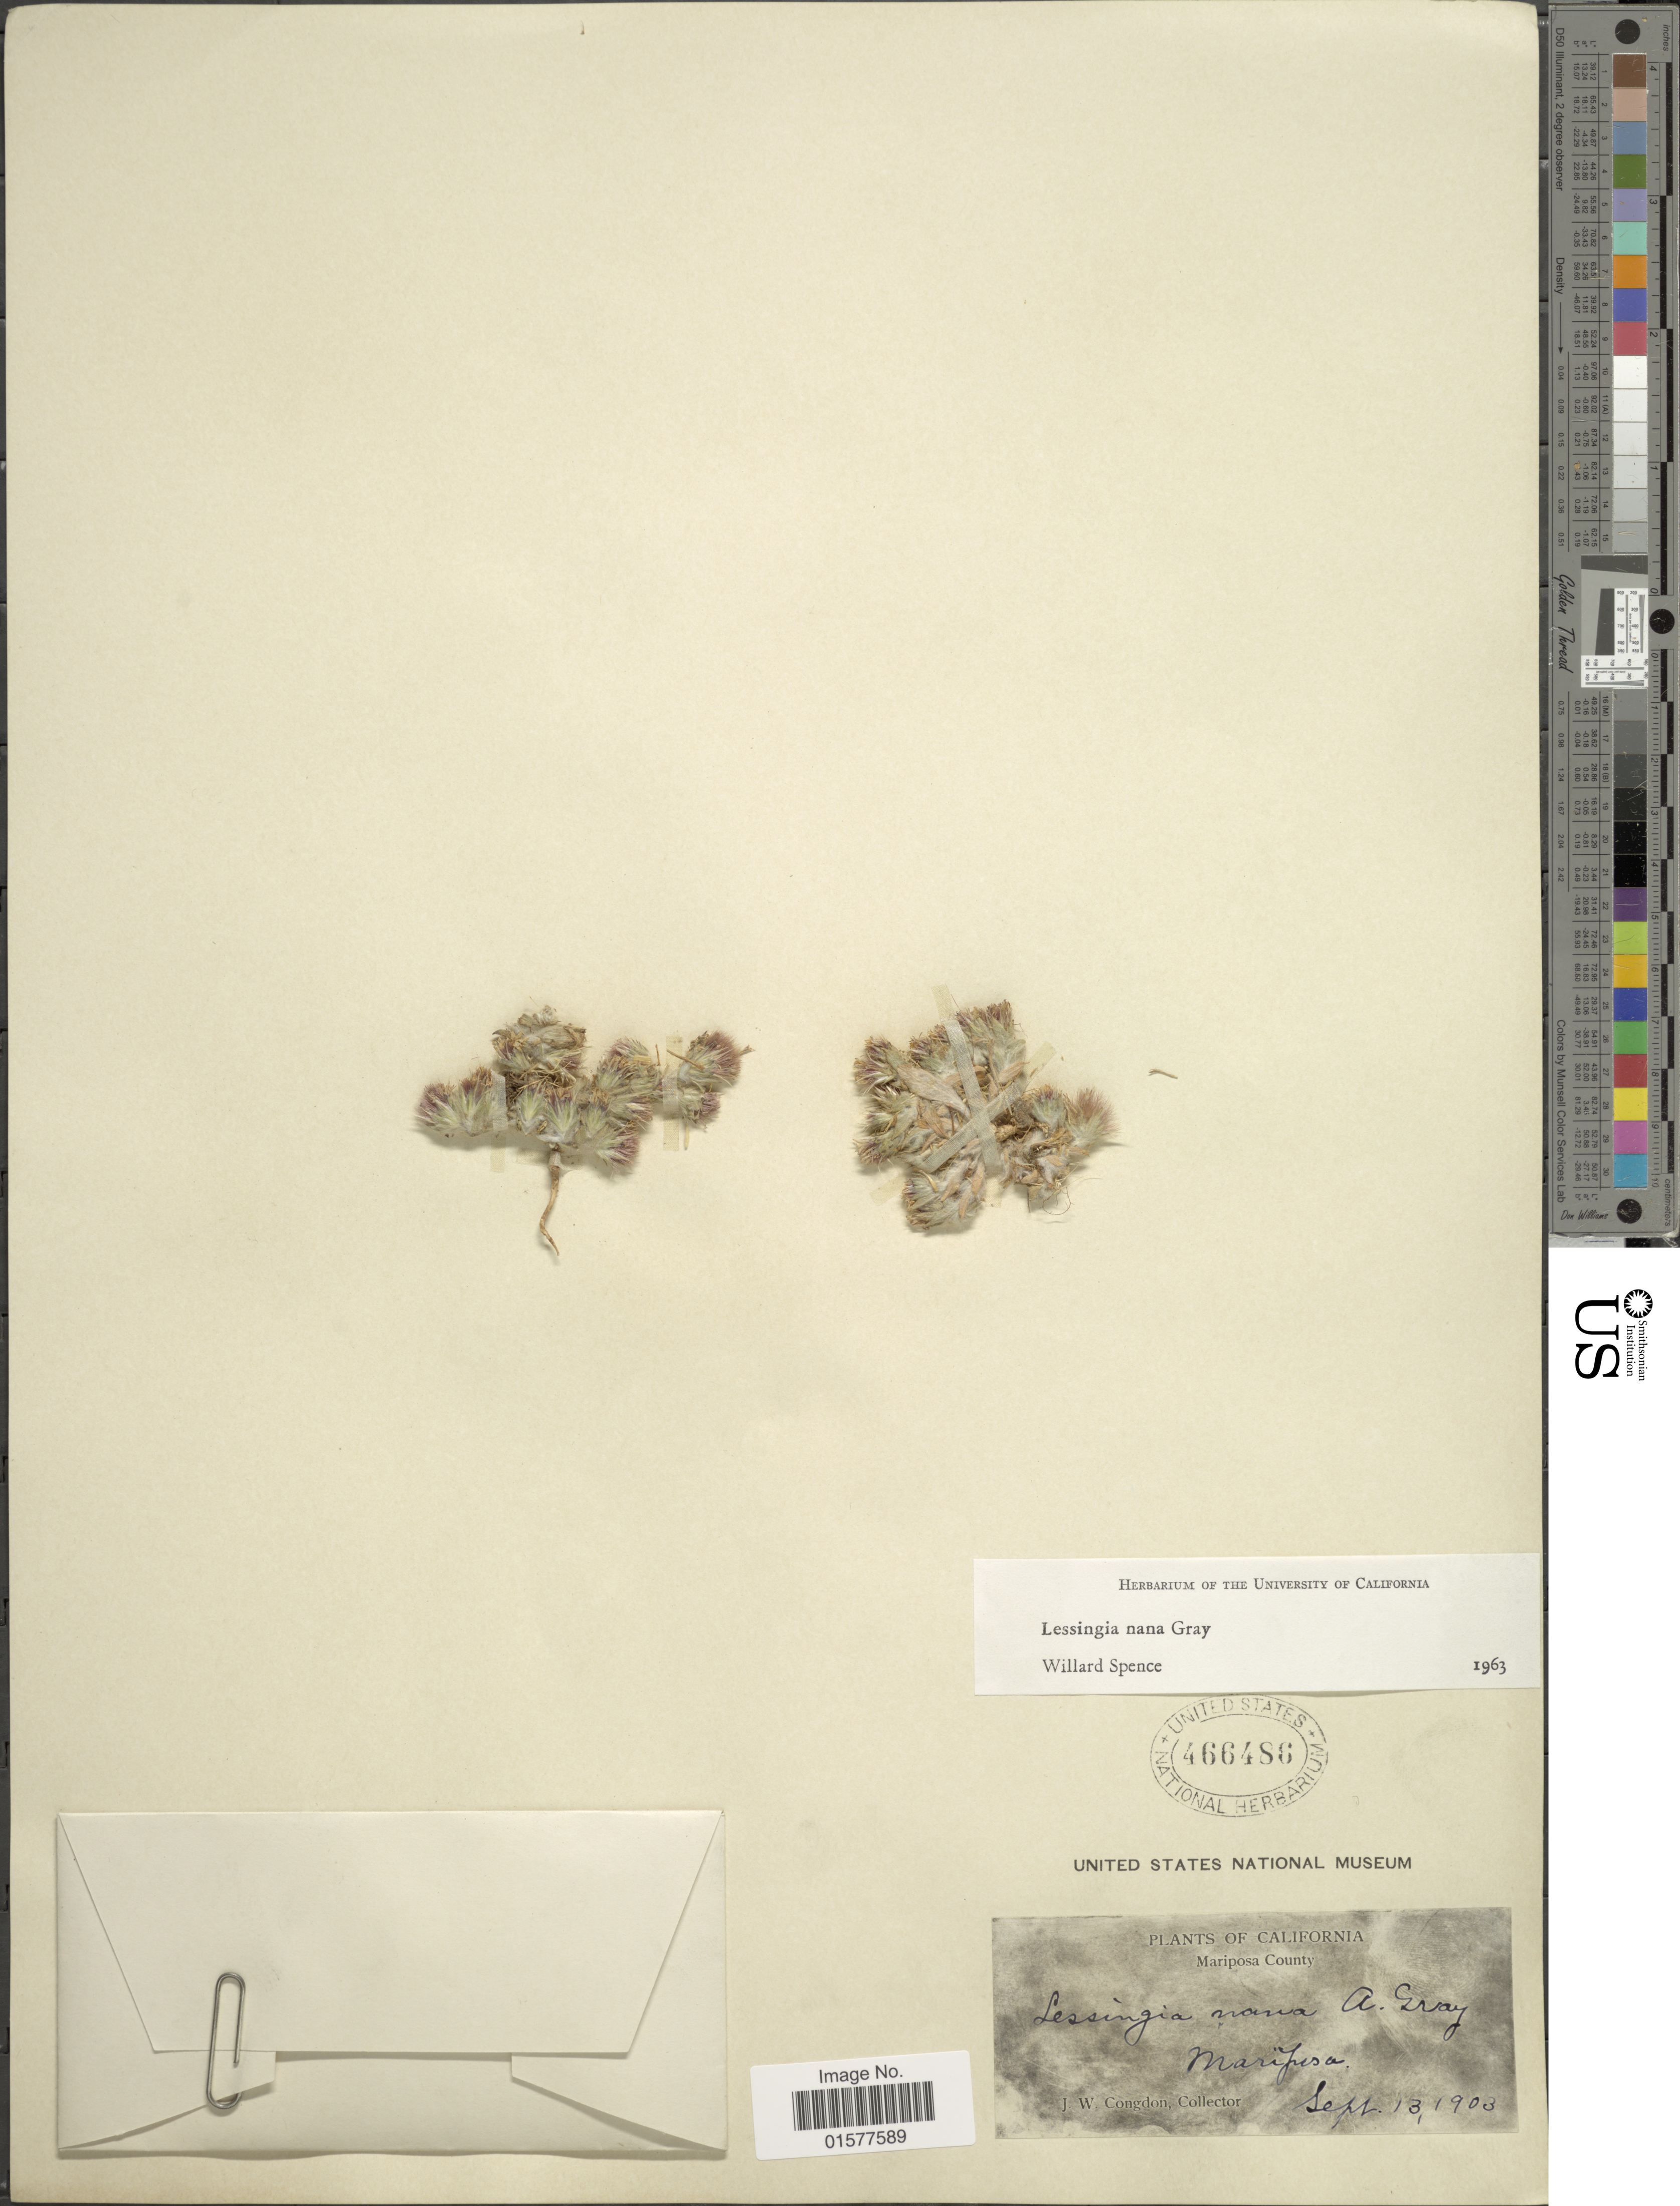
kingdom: Plantae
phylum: Tracheophyta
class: Magnoliopsida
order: Asterales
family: Asteraceae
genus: Lessingia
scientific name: Lessingia nana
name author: A. Gray in Benth.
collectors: J. W. Congdon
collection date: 1903-09-13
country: United States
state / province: California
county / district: Mariposa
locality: Mariposa County, Mariposa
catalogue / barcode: US 466486